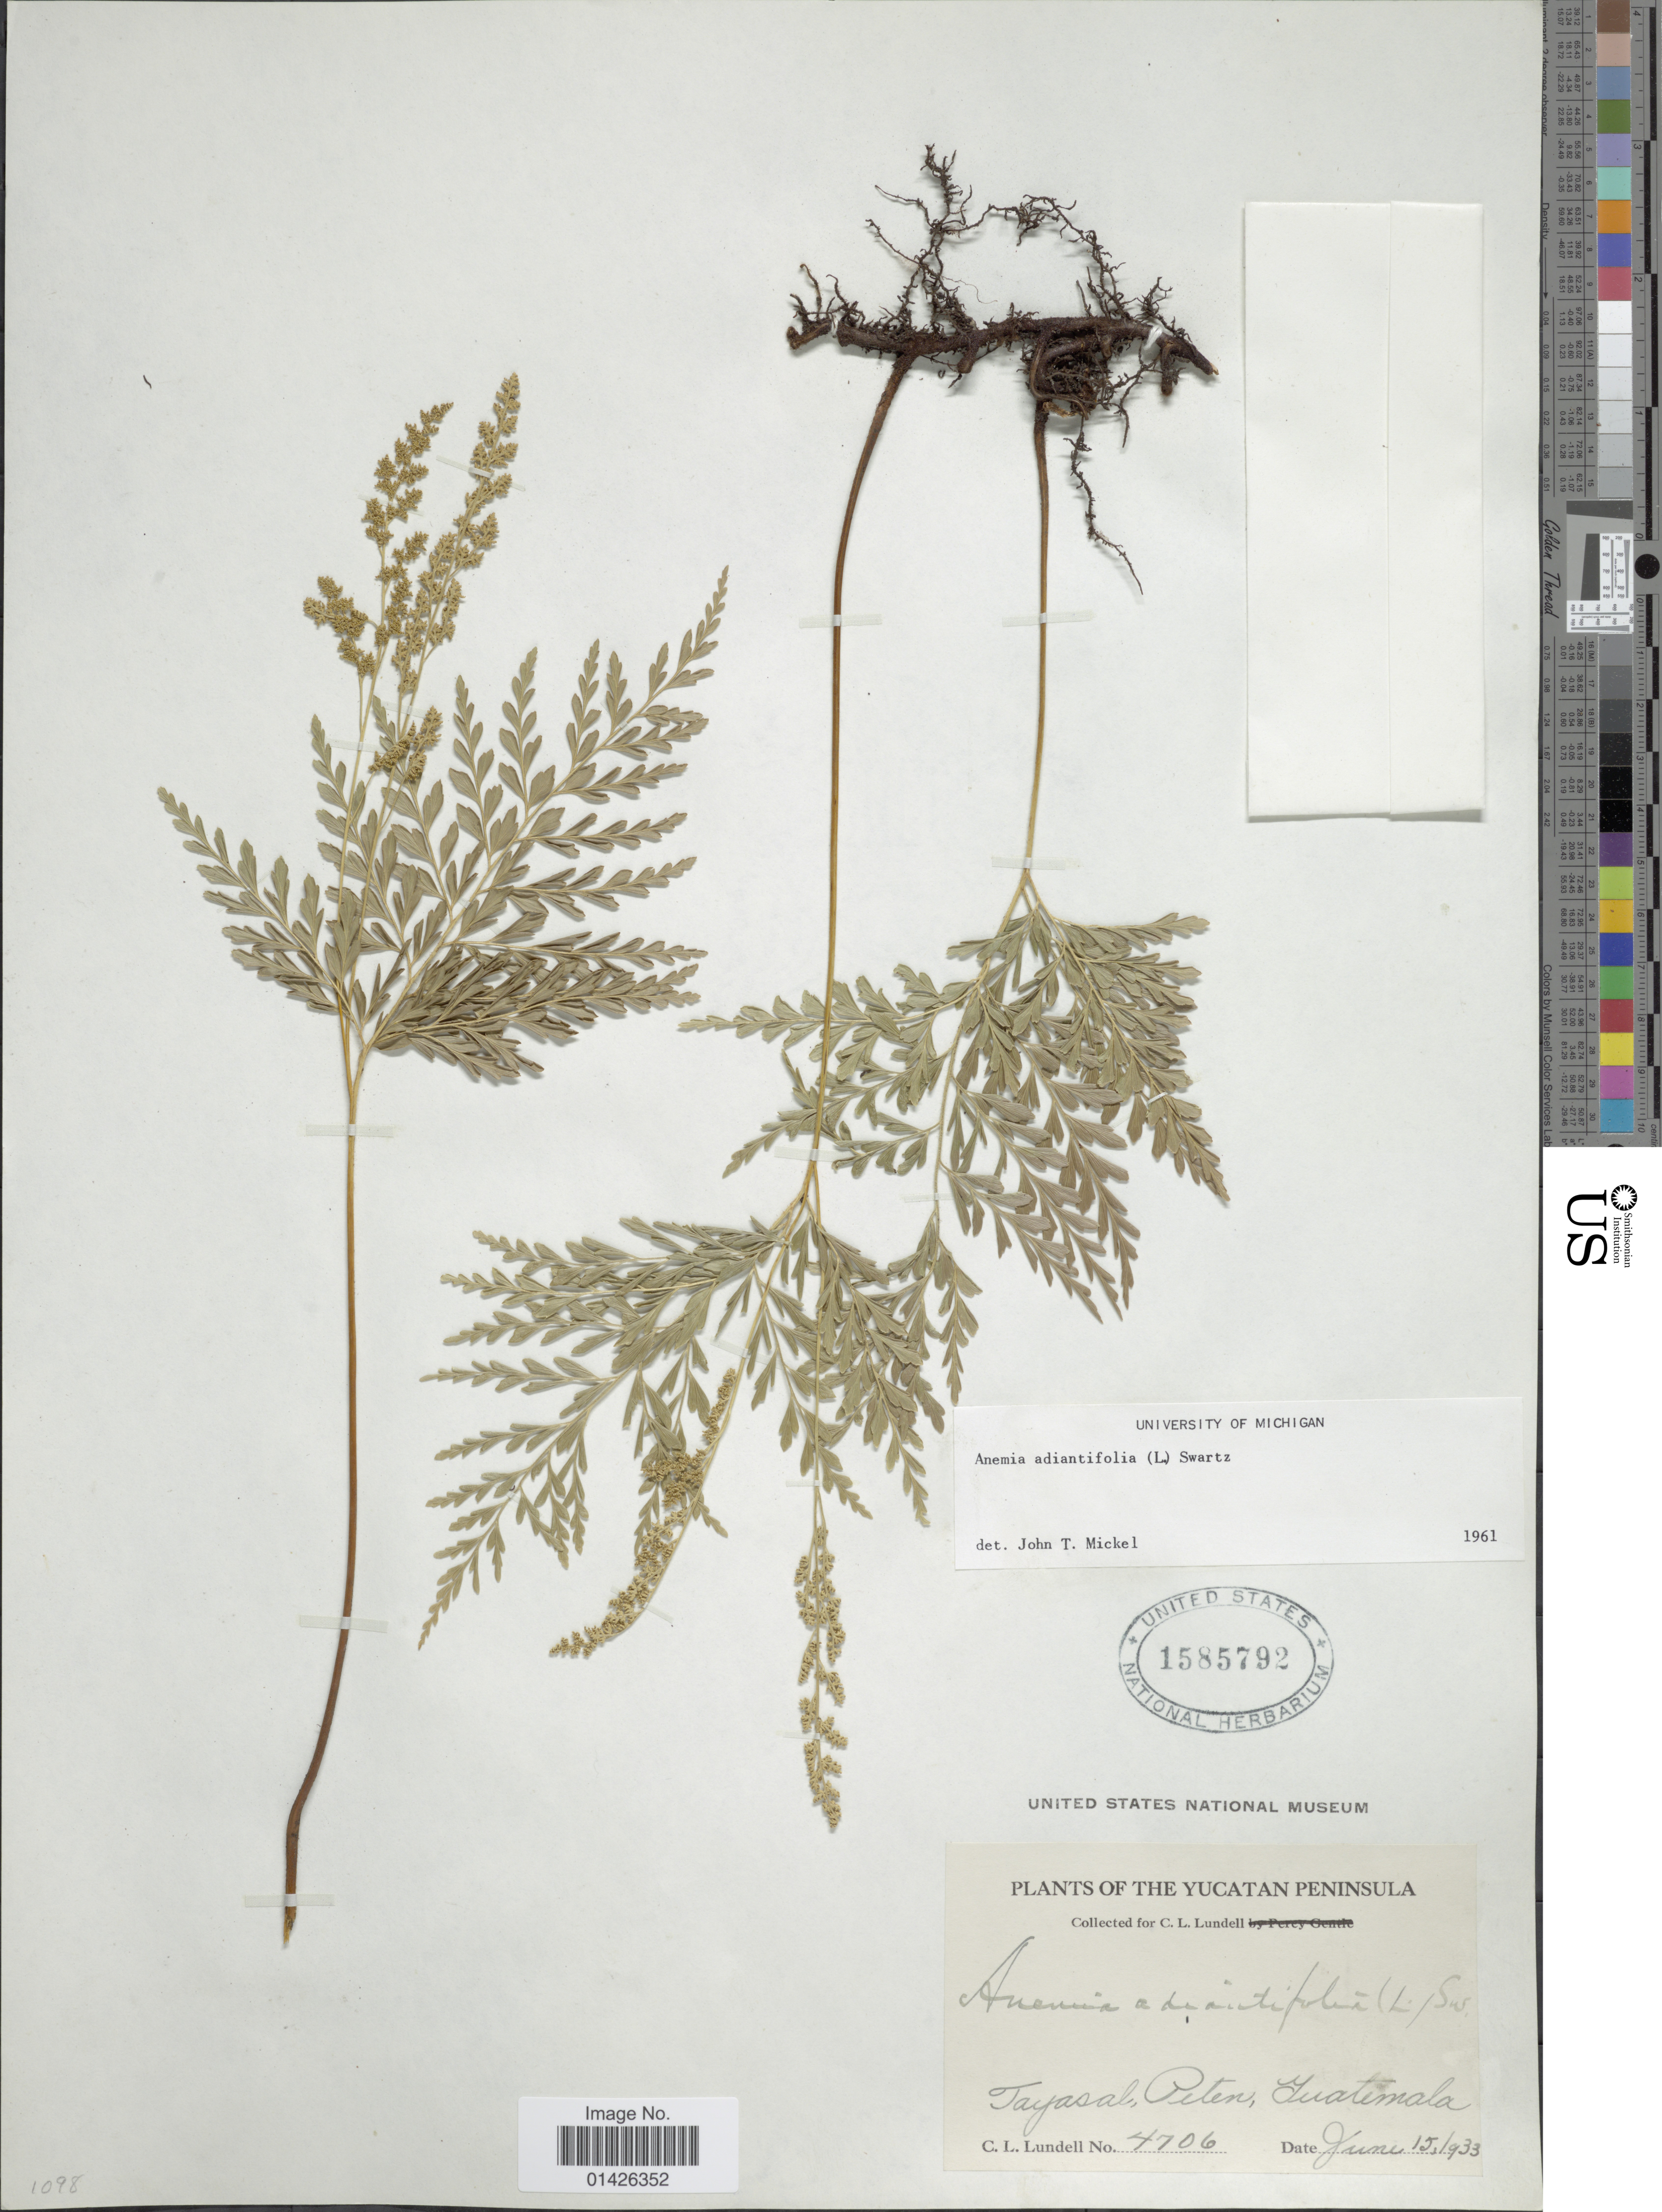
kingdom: Plantae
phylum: Tracheophyta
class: Polypodiopsida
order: Schizaeales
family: Anemiaceae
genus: Anemia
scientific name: Anemia adiantifolia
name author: (L.) Sw.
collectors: C. L. Lundell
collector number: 4706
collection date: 1933-06-15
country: Guatemala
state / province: El Petén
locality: Tayasal, The Yucatan Peninsula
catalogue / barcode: US 1585792